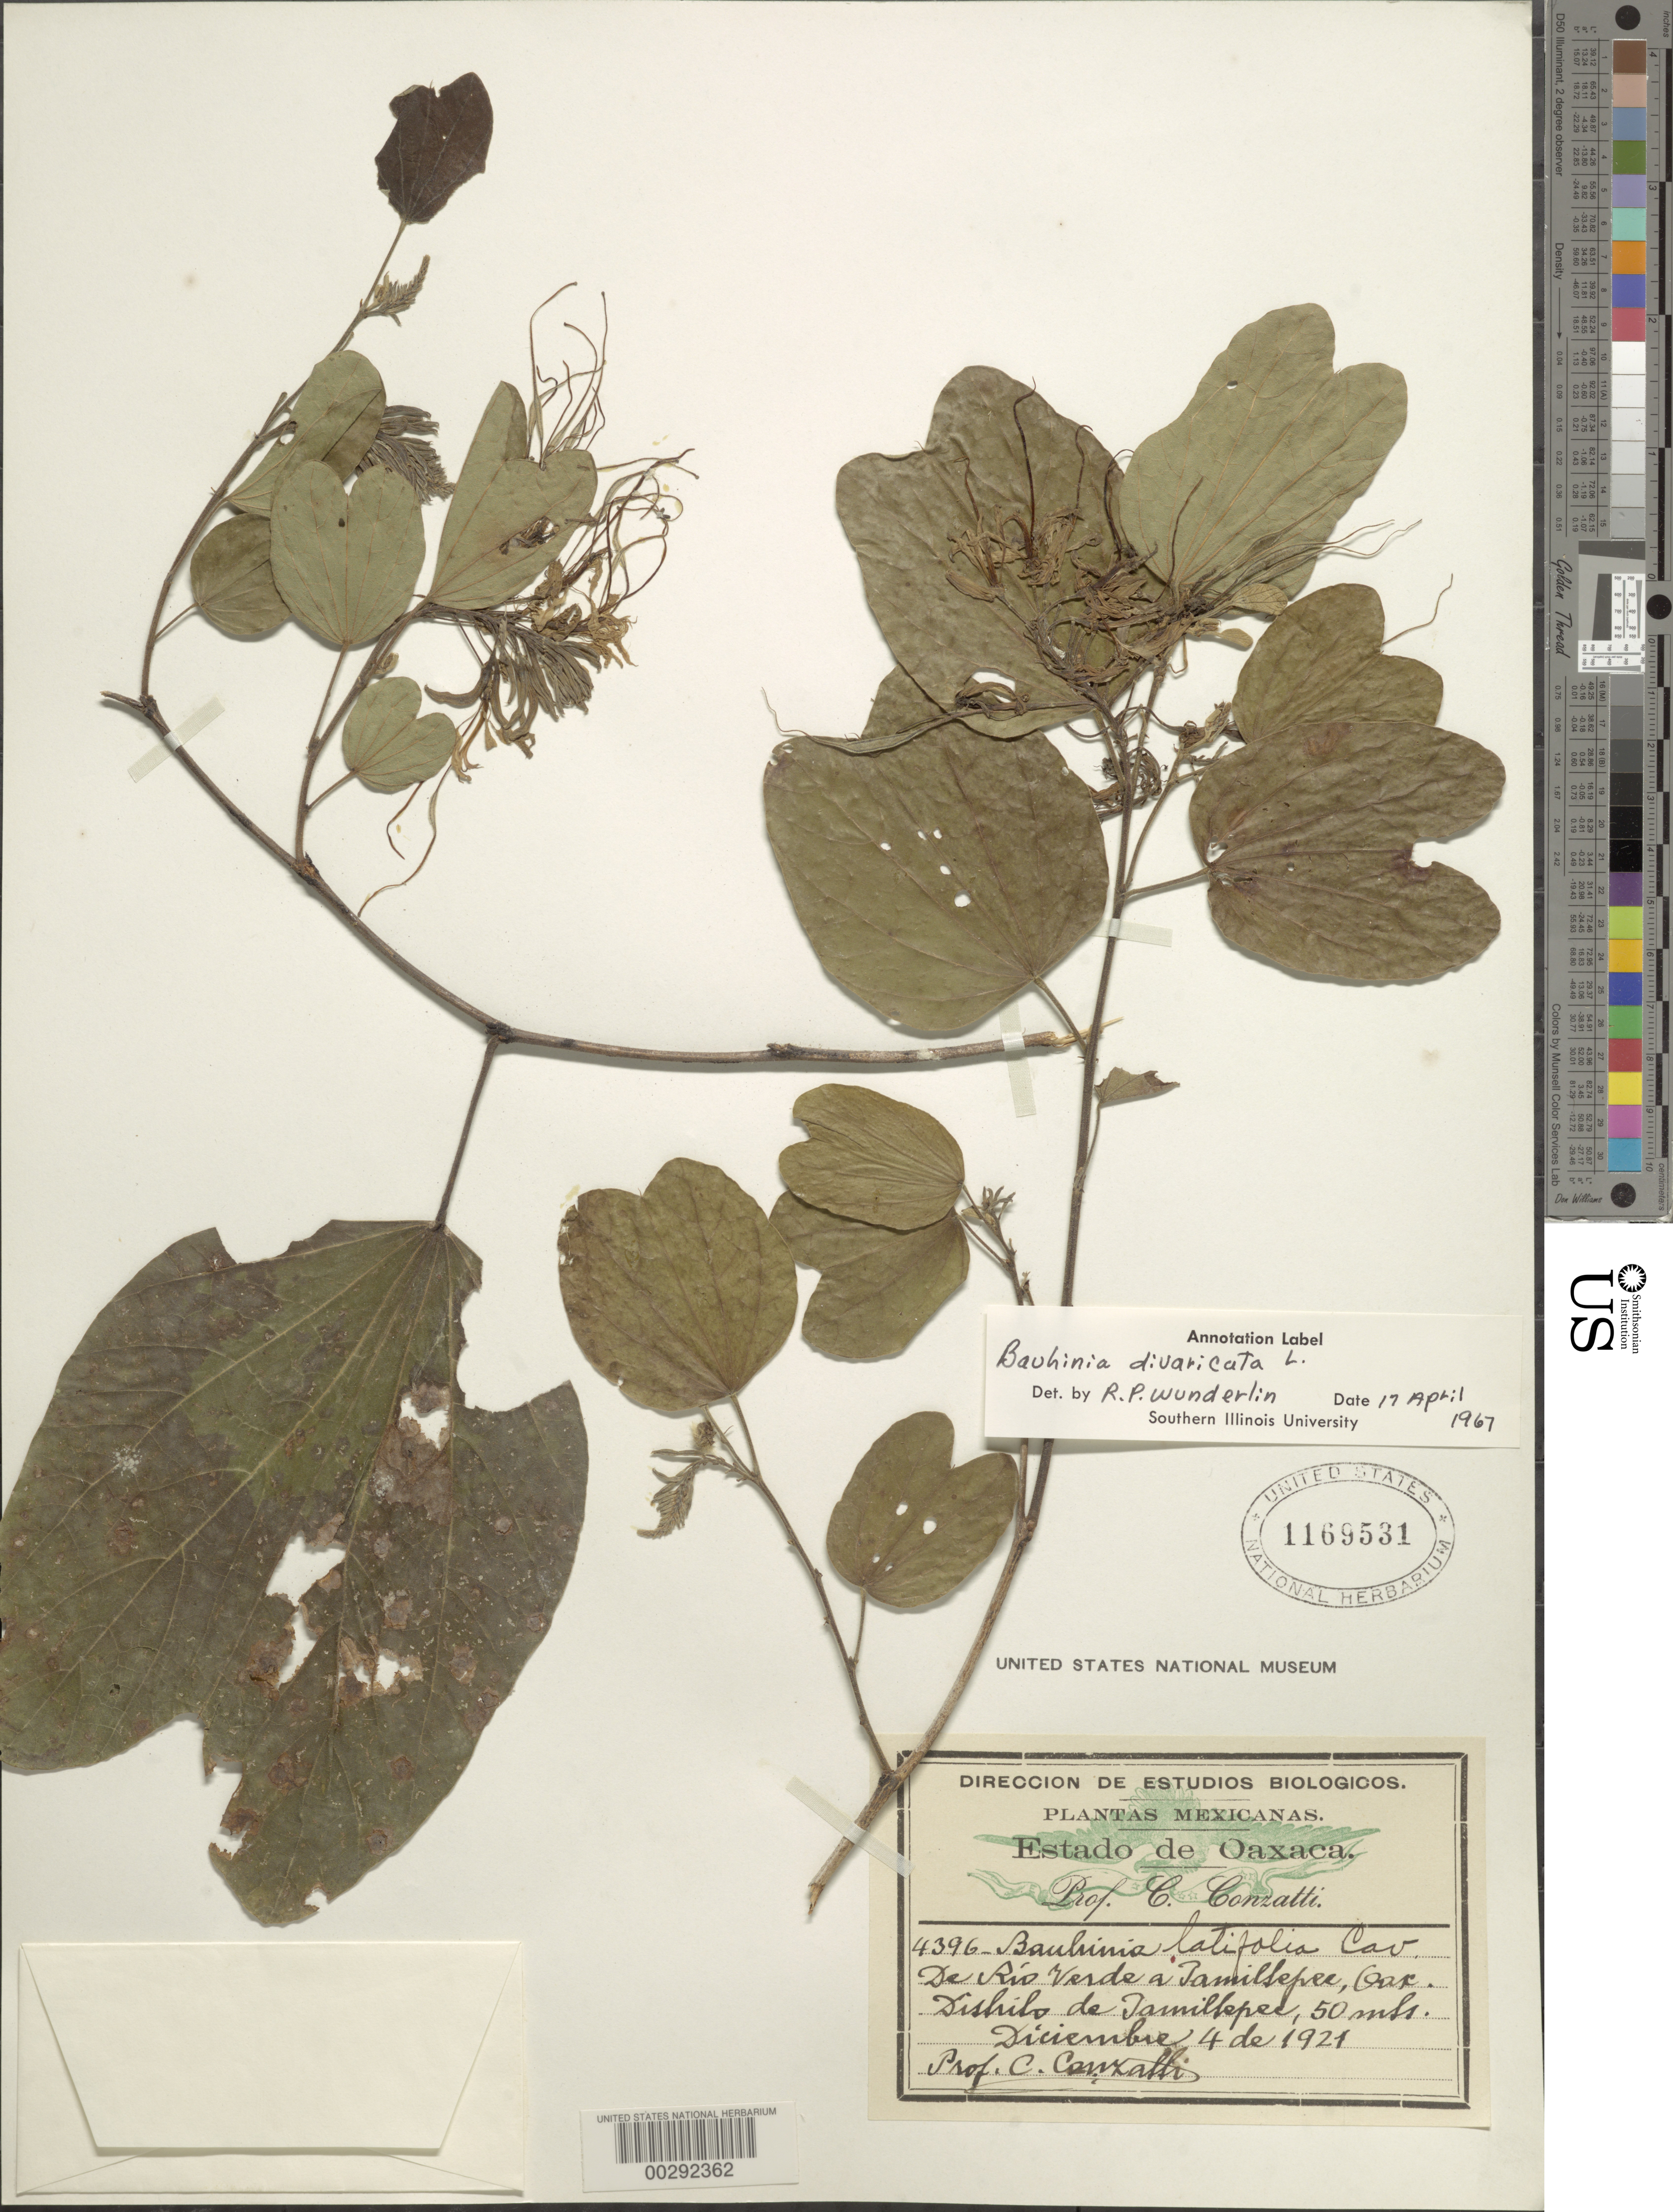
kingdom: Plantae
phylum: Tracheophyta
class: Magnoliopsida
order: Fabales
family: Fabaceae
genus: Bauhinia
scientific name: Bauhinia divaricata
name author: L.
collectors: C. Conzatti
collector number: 4396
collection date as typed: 04 Dec 1921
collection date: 1921-12-04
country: Mexico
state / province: Oaxaca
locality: Tamiltepec mun. (?), de Rio Verde a tamiltepec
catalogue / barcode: US 1169531